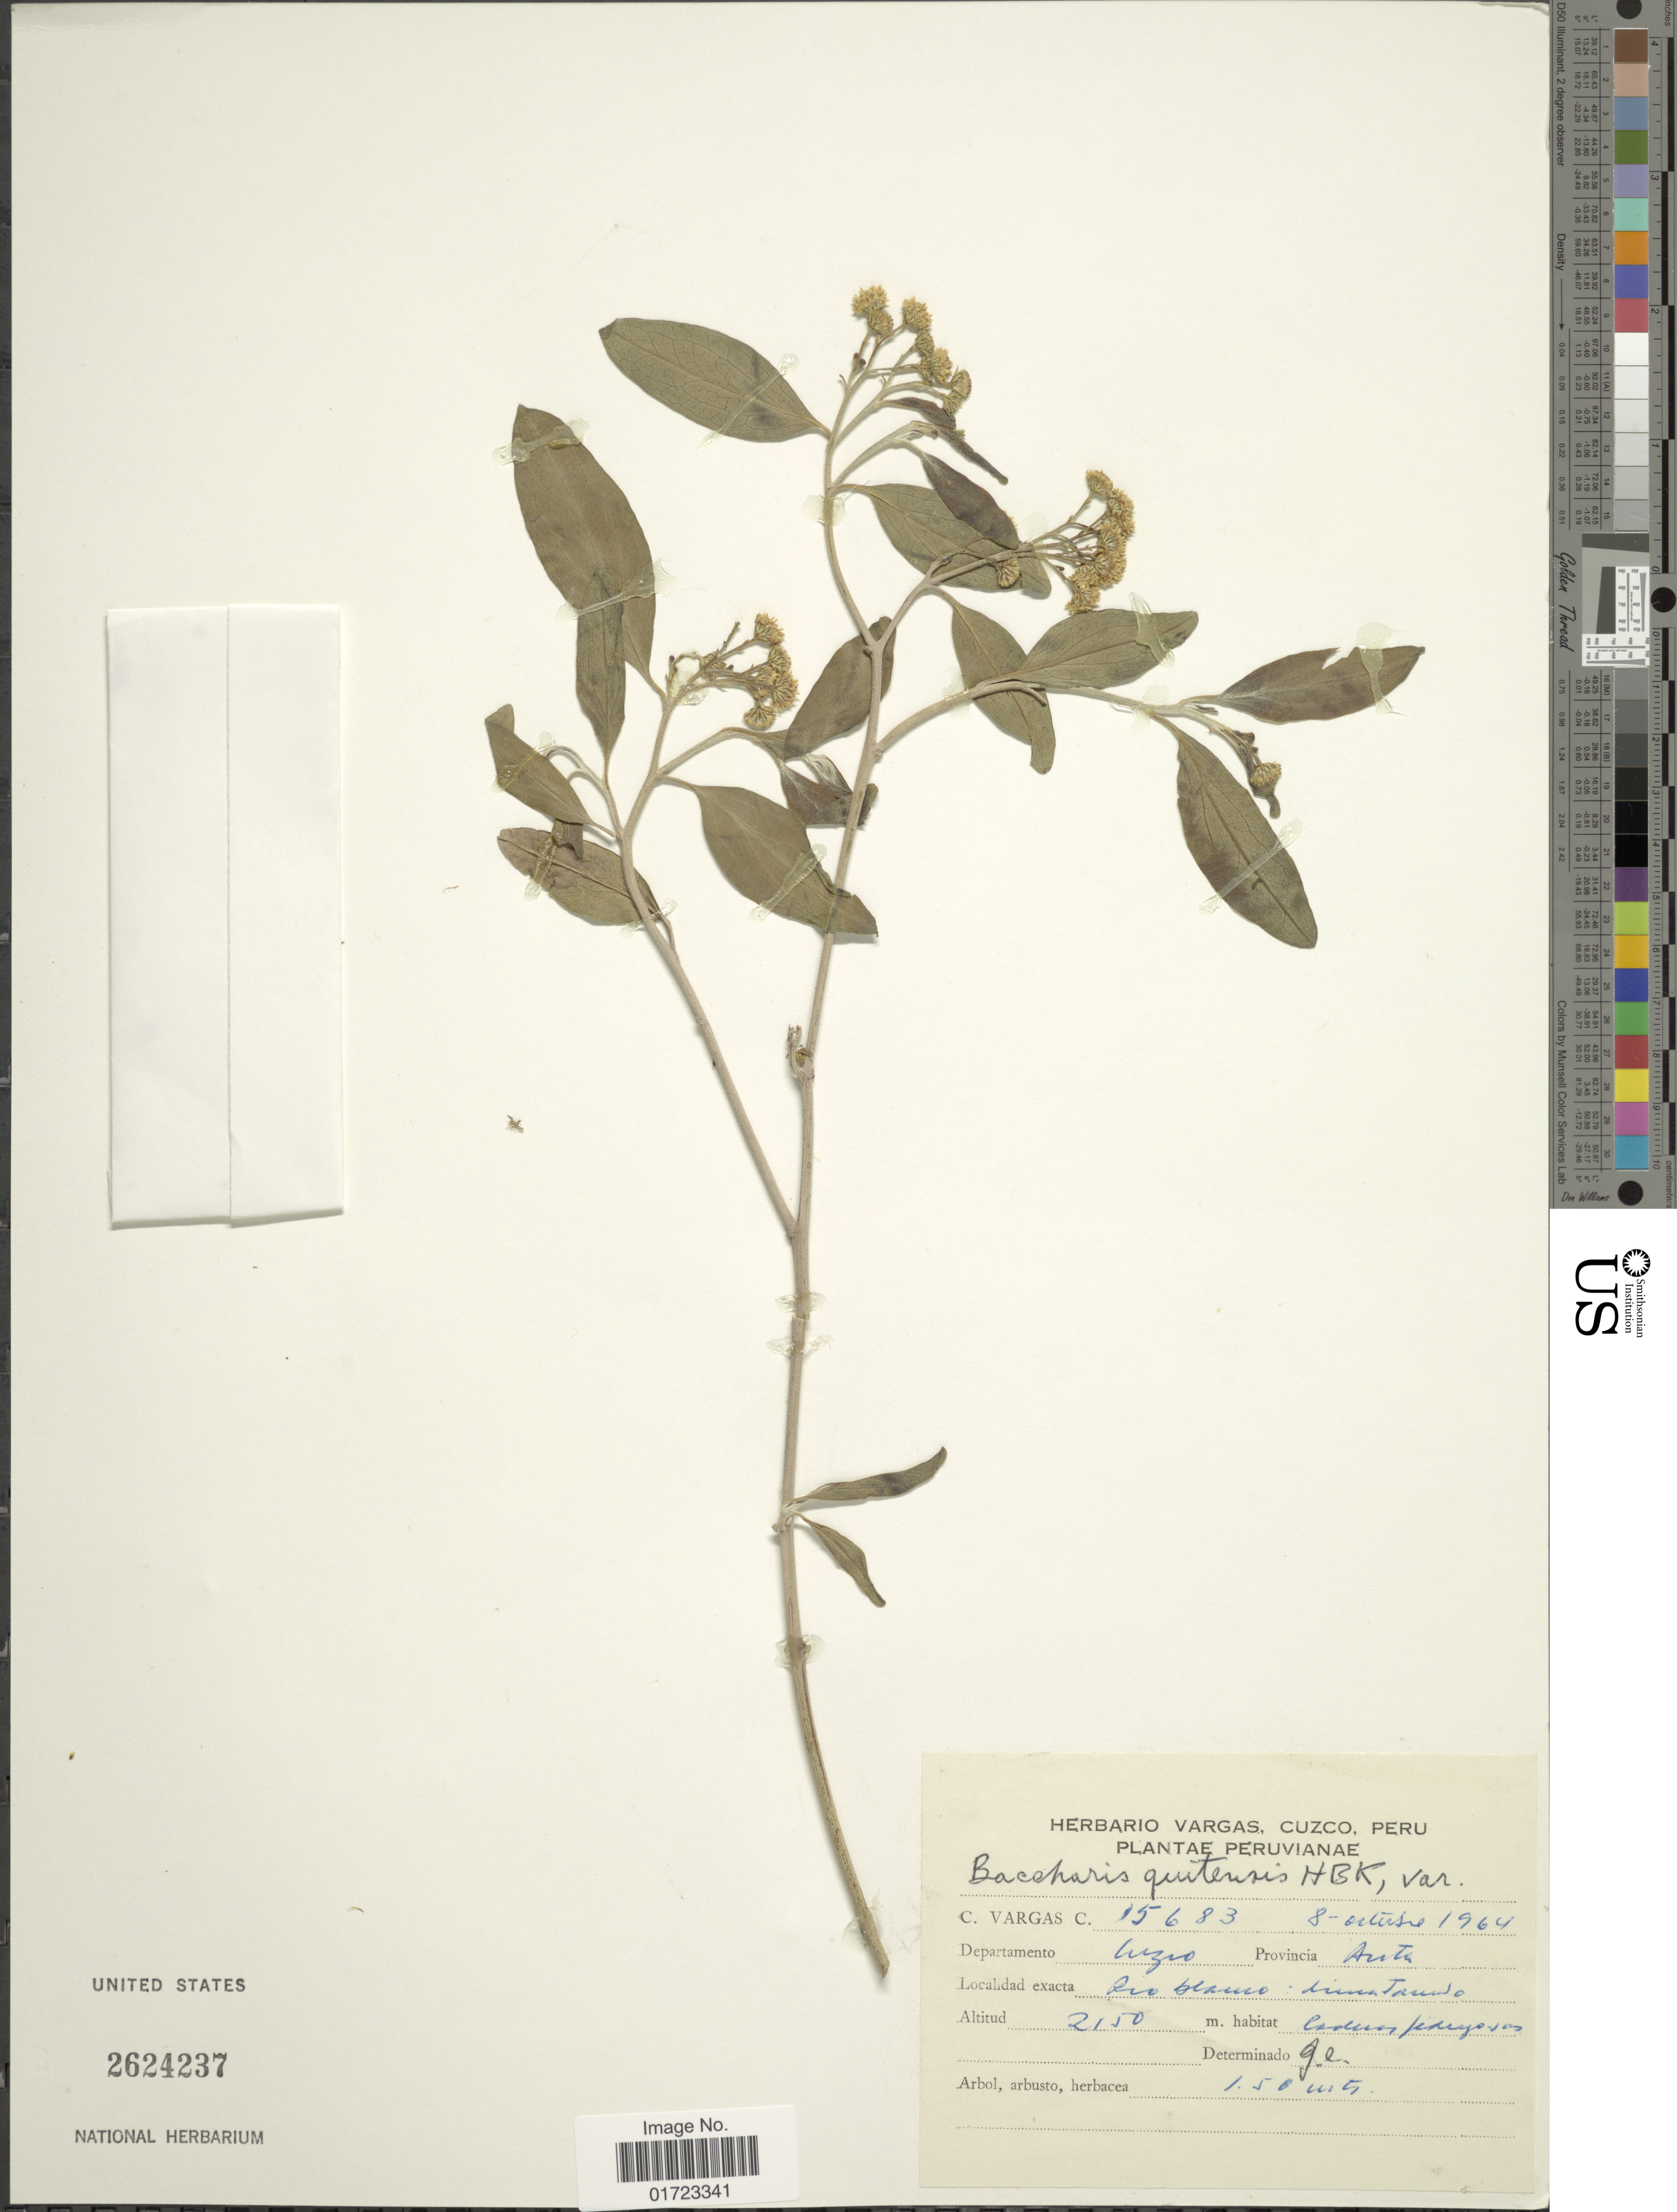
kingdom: Plantae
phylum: Tracheophyta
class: Magnoliopsida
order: Asterales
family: Asteraceae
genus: Baccharis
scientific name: Baccharis quitensis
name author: Kunth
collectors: C. Vargas Calderón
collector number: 15683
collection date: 1964-10-08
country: Peru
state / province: Cusco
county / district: Anta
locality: Rio Blanco, Limatambo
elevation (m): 2150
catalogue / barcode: US 2624237